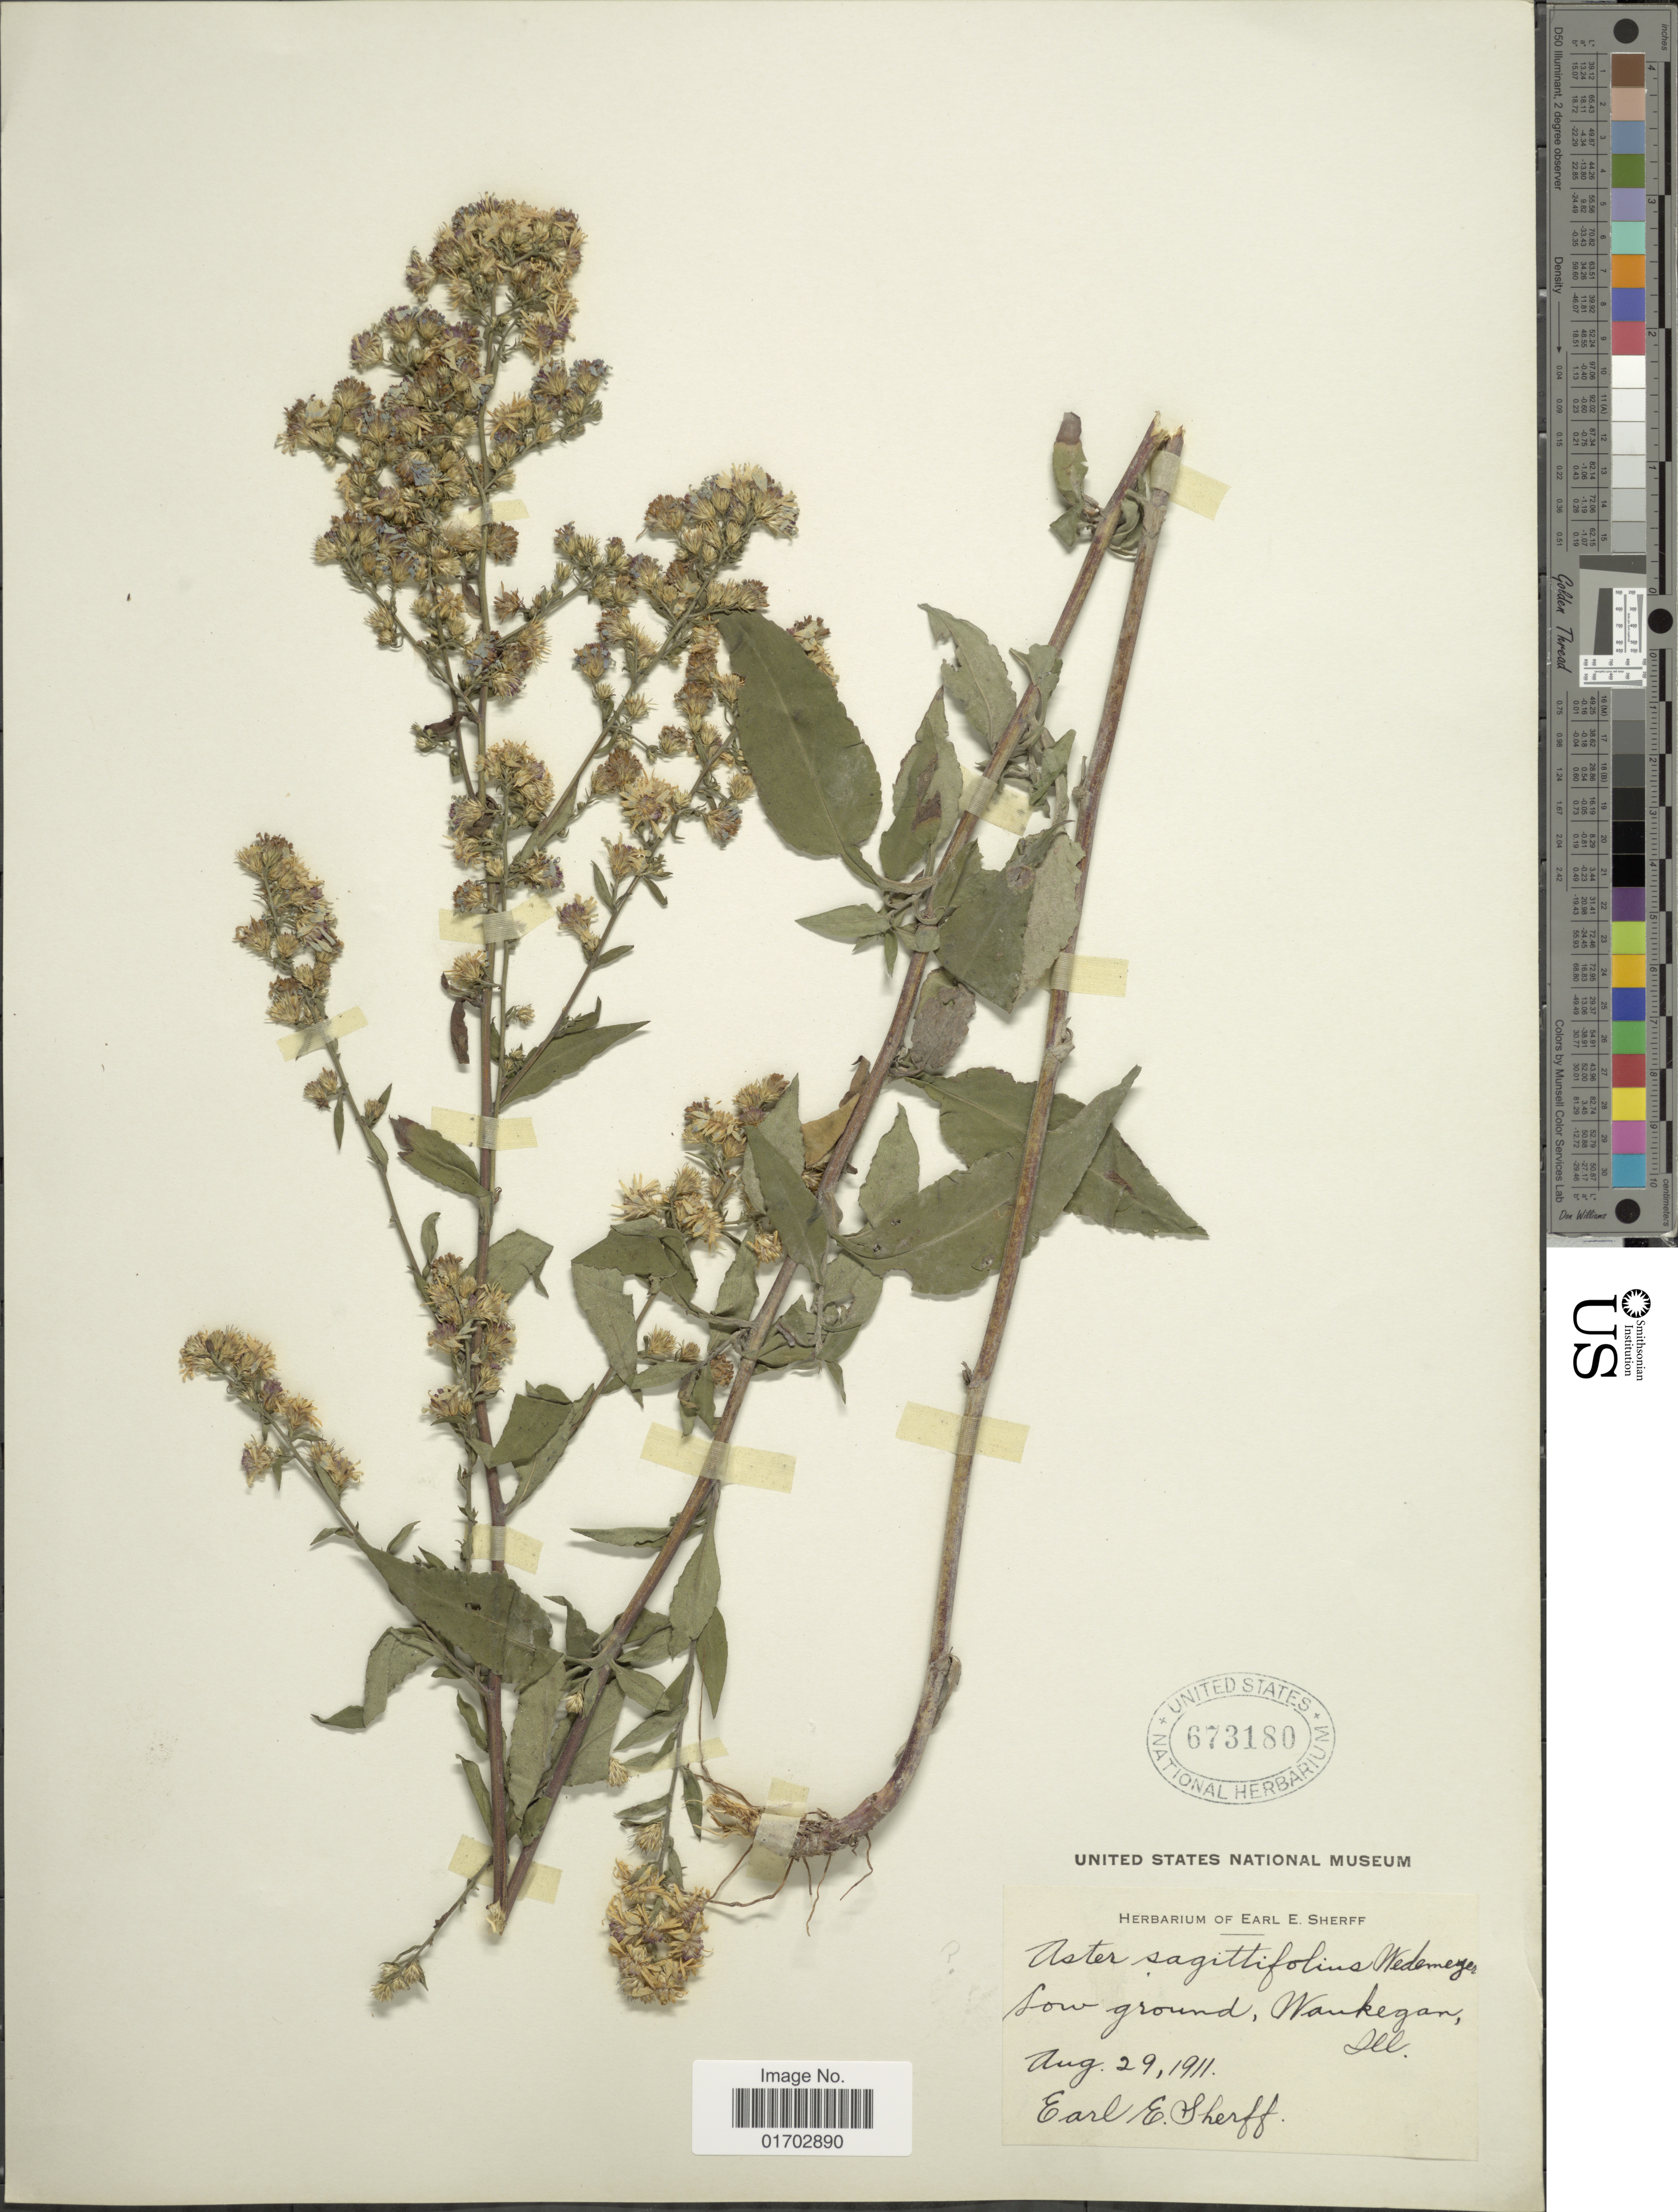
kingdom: Plantae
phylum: Tracheophyta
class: Magnoliopsida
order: Asterales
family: Asteraceae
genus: Symphyotrichum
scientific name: Symphyotrichum sagittifolium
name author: (Wedem. ex Willd.) G.L. Nesom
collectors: E. E. Sherff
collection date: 1911-08-29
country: United States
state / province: Illinois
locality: Wankegan.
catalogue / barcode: US 673180